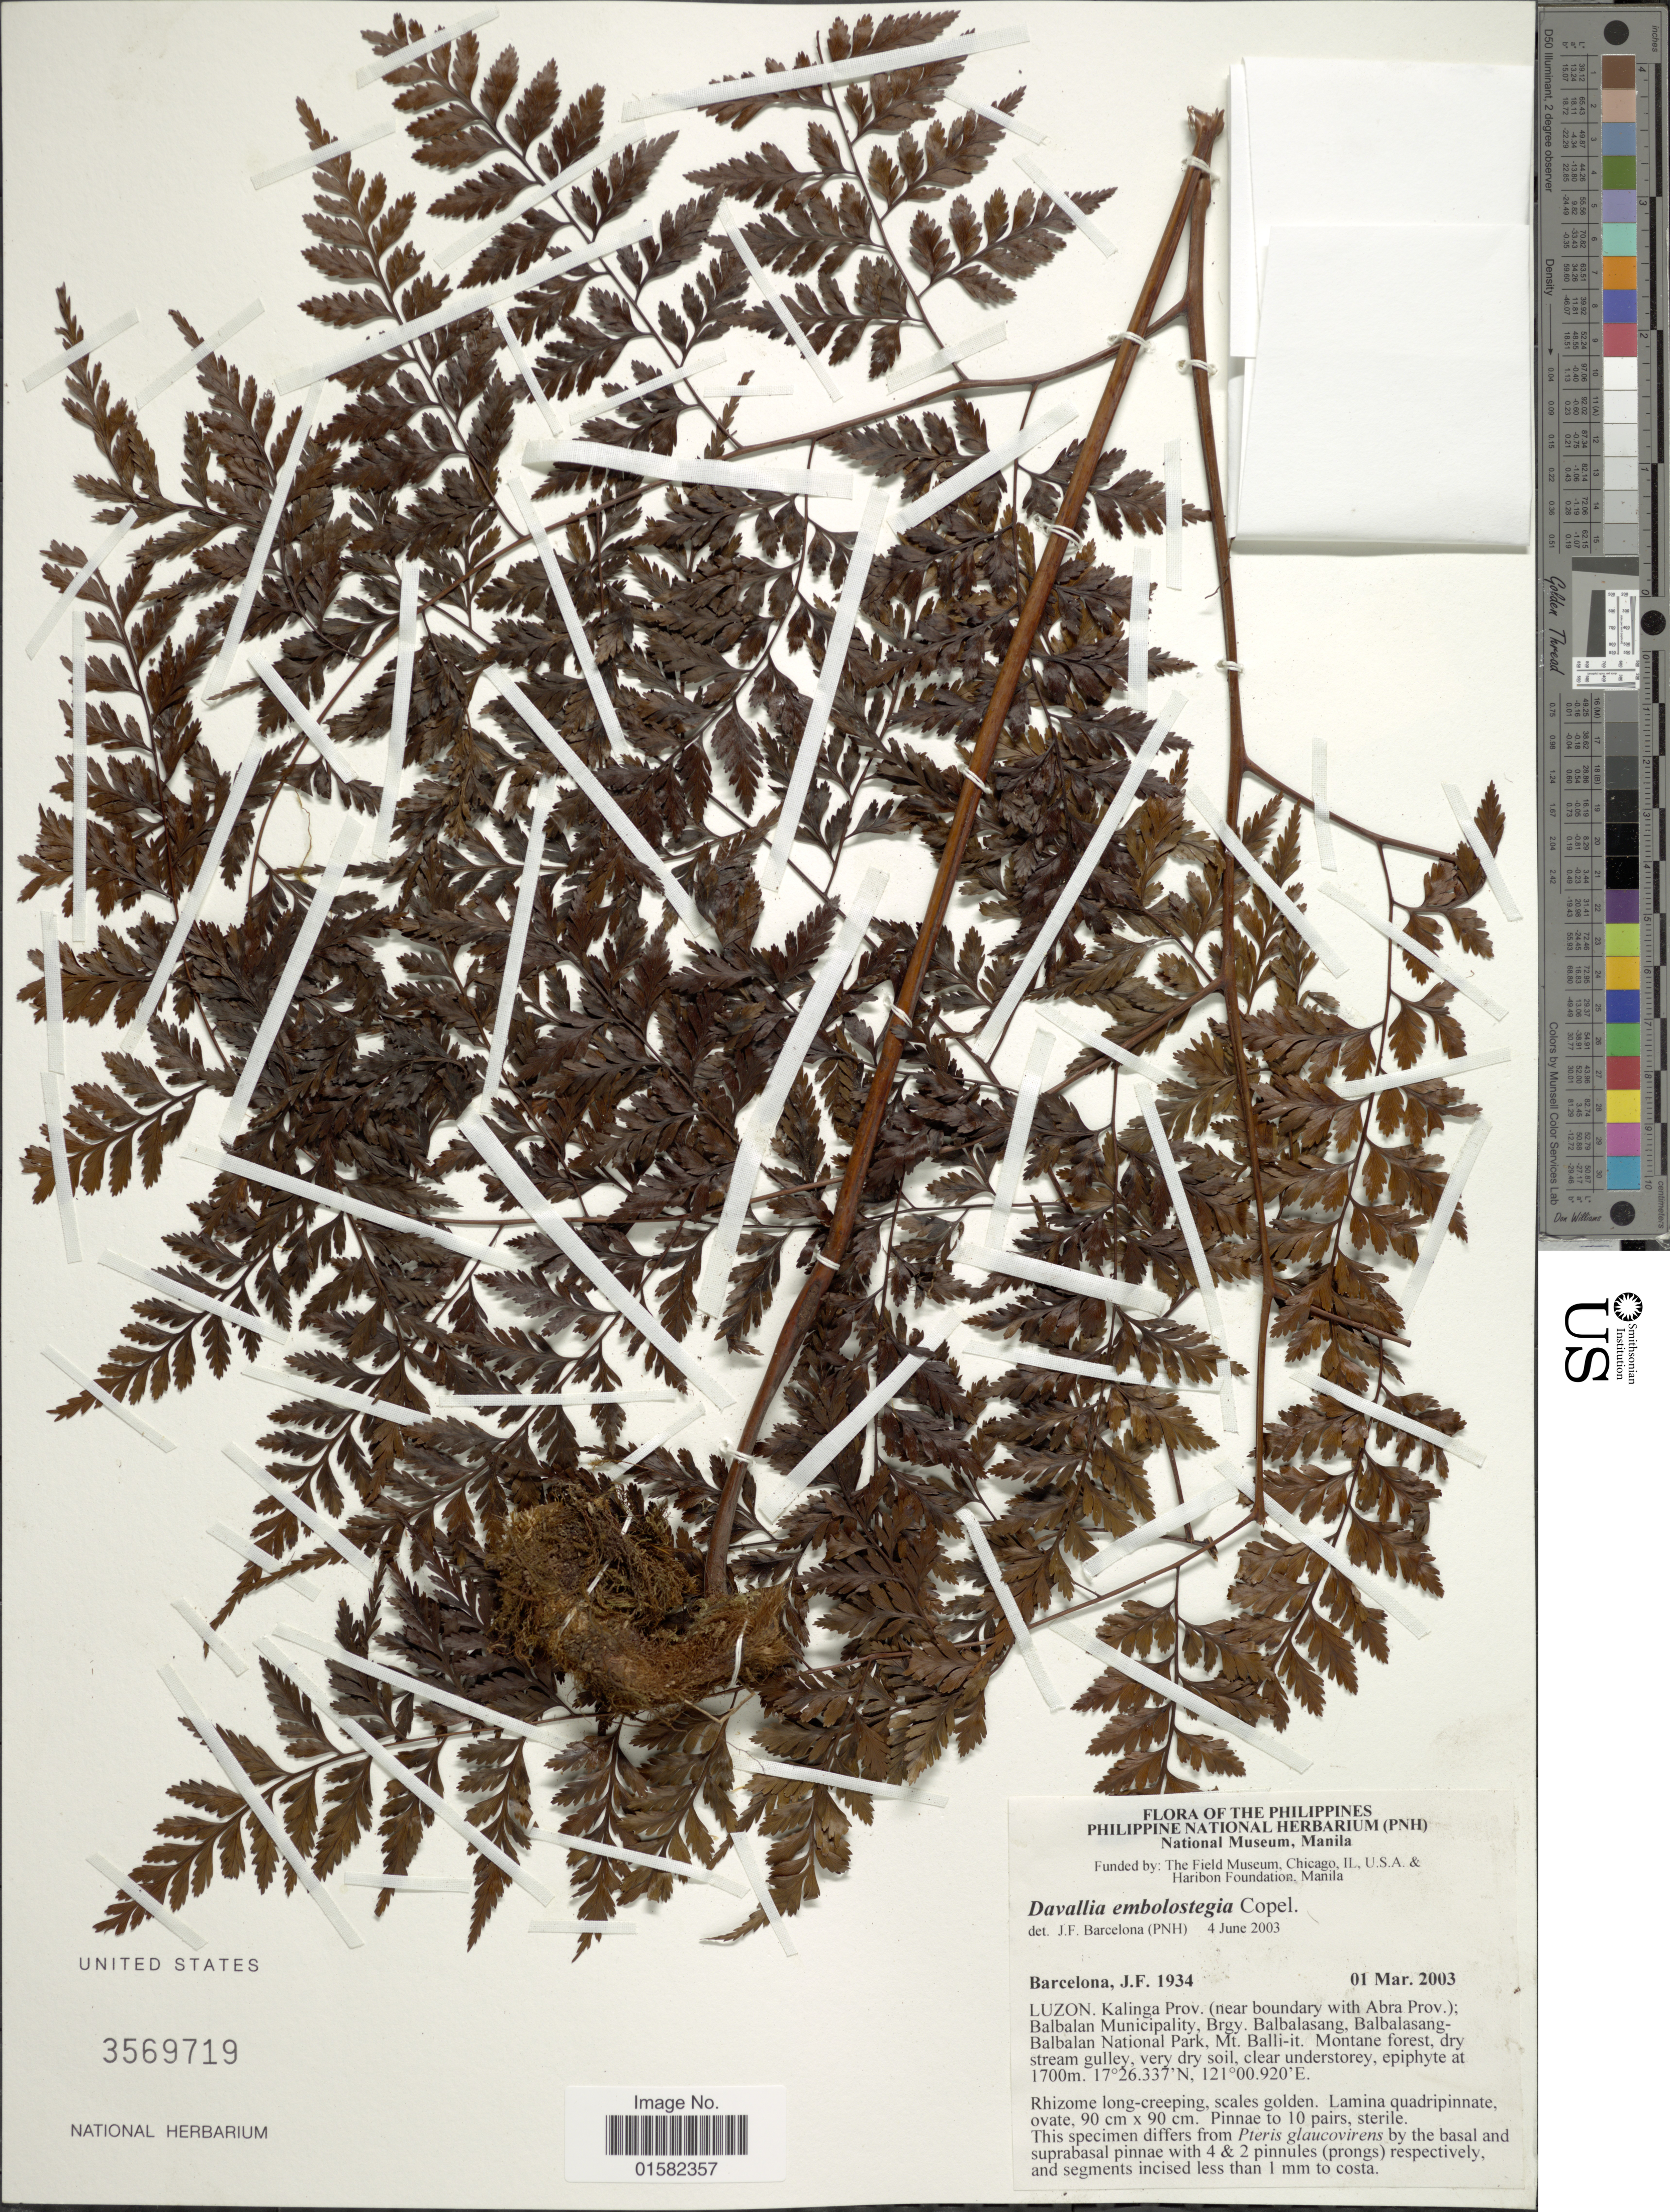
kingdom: Plantae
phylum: Tracheophyta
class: Polypodiopsida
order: Polypodiales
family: Davalliaceae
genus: Wibelia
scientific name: Wibelia embolostegia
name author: (Colla) M. Kato & Tsutsumi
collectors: J. F. Barcelona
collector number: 1934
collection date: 2003-03-01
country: Philippines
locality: Luzon. Kalinga Prov. (near boundary with Abra Prov.): Balbalan Municipality, Brgy. Balbalasang, Balbalasang-Balbalan National Park, Mt. Balli-it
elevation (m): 1700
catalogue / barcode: US 3569719